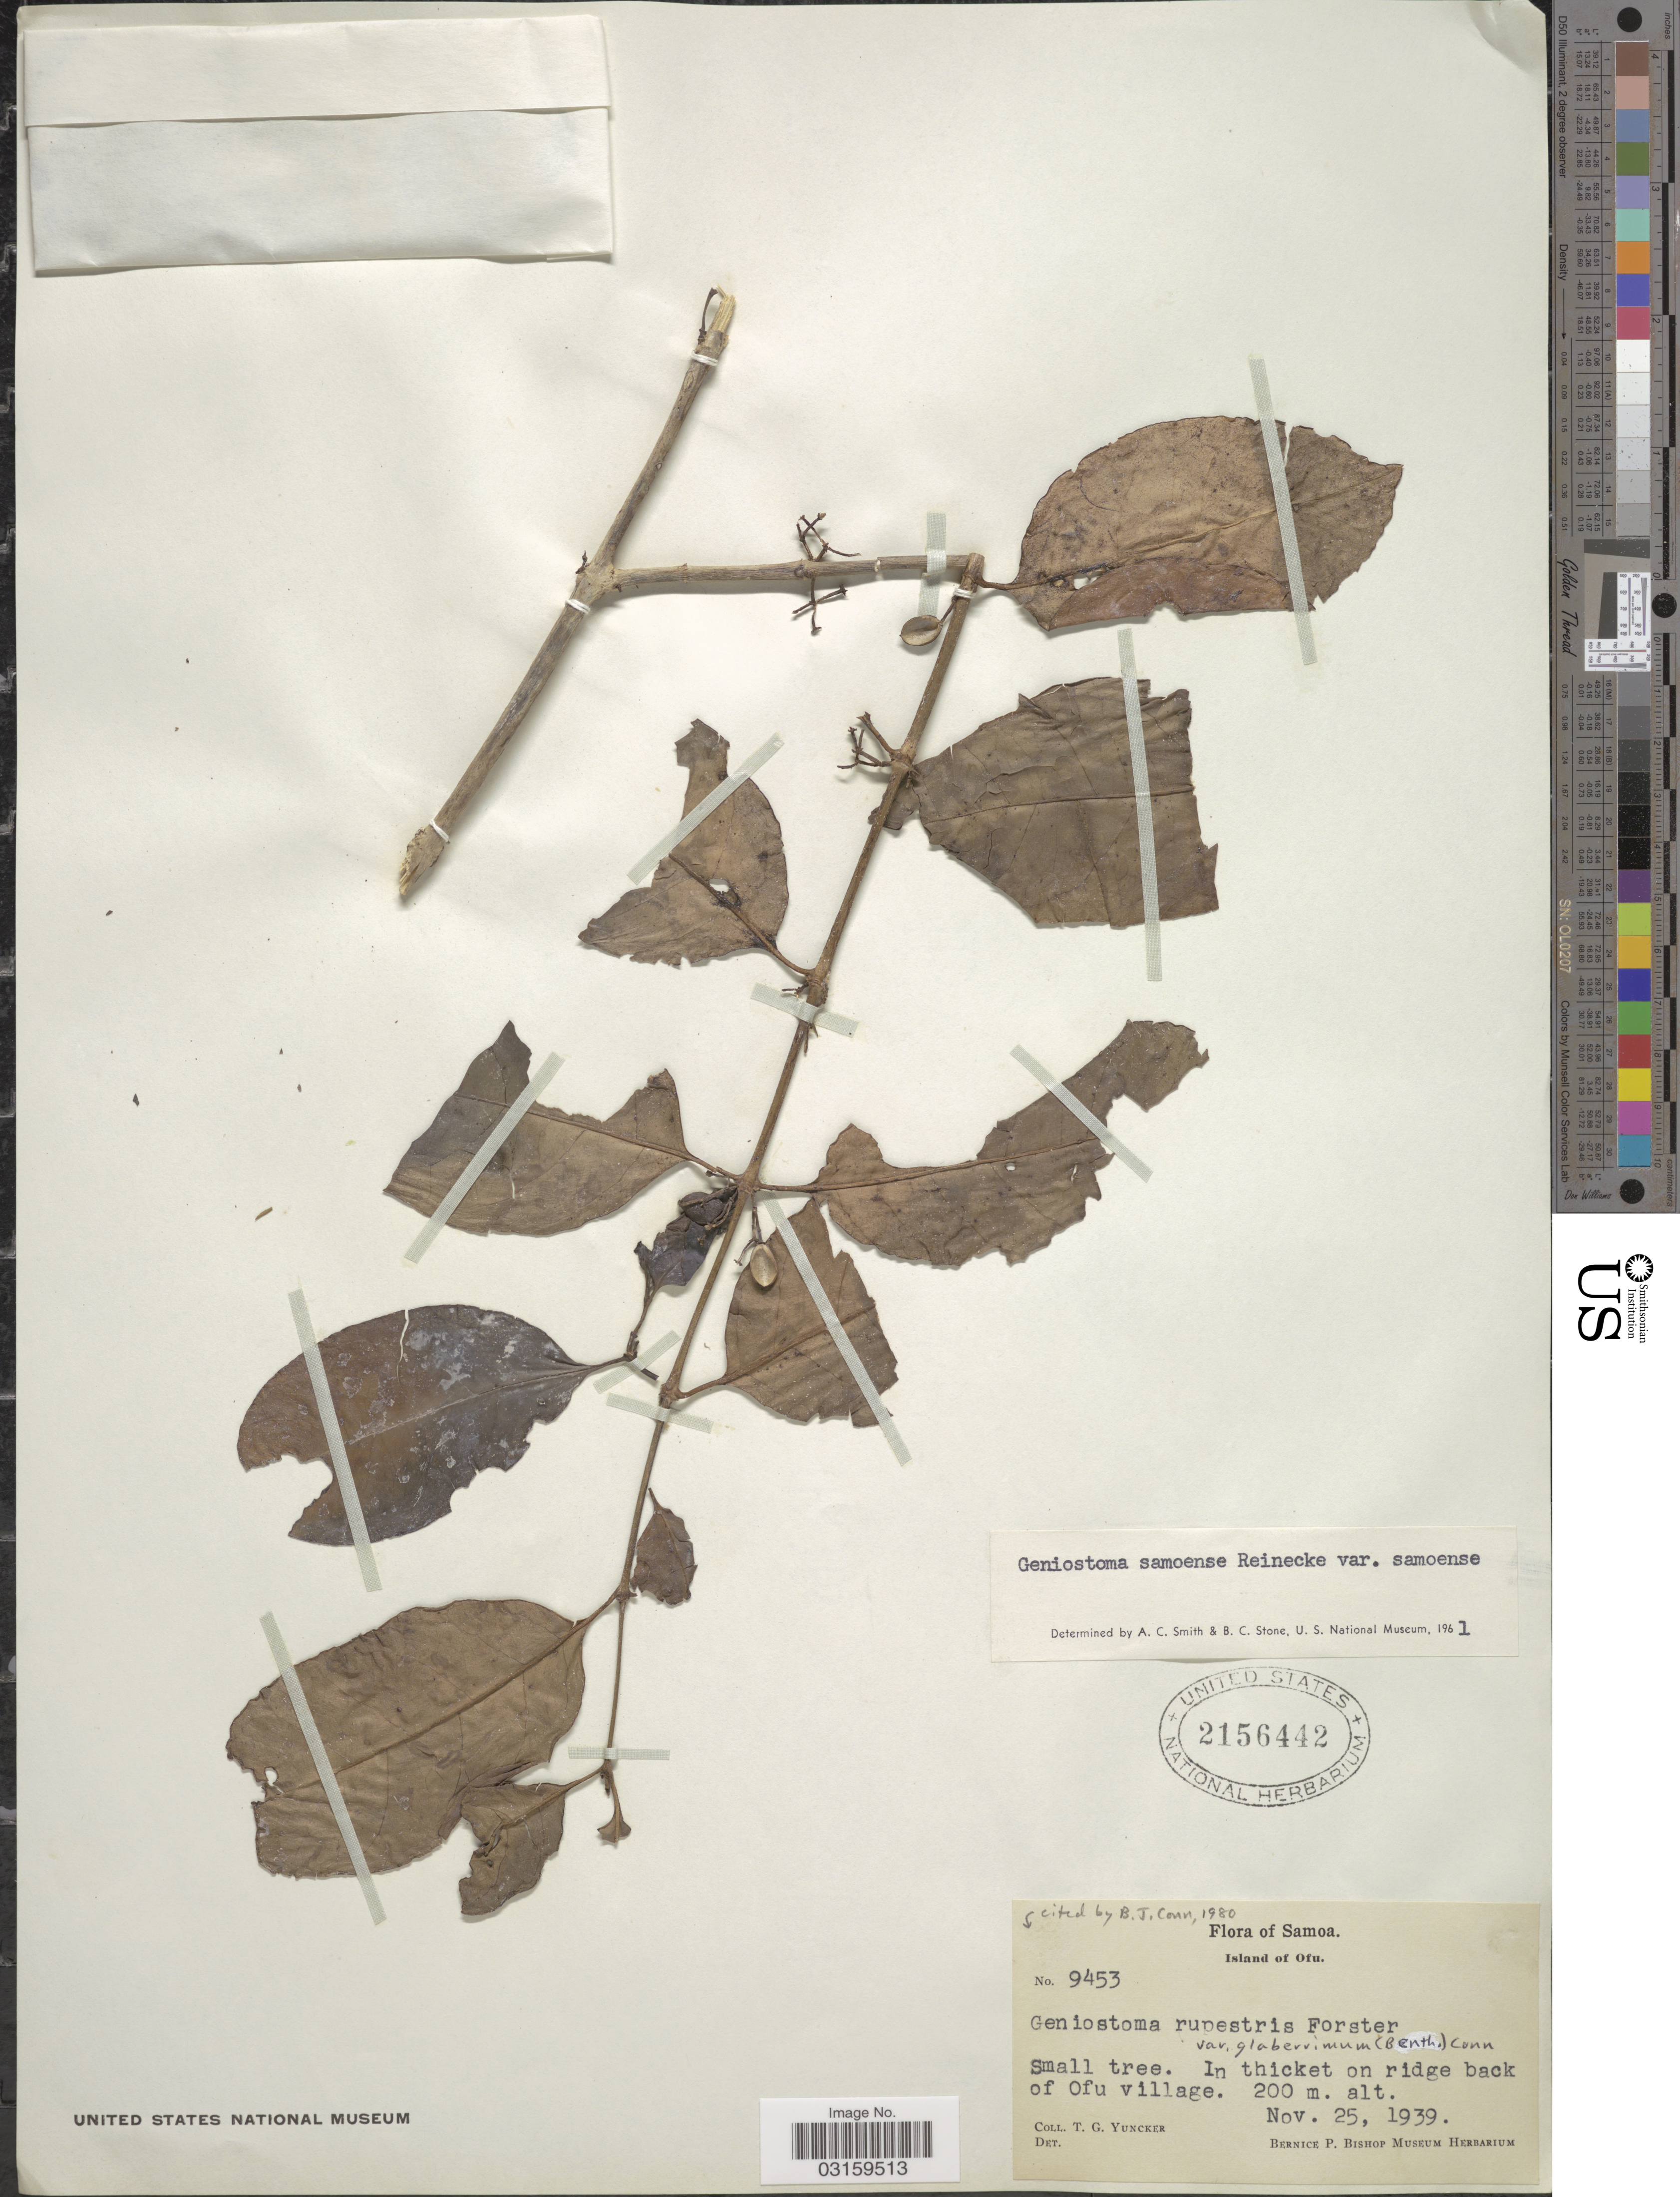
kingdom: Plantae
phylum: Tracheophyta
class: Magnoliopsida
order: Gentianales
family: Loganiaceae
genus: Geniostoma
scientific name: Geniostoma rupestre var. glaberrimum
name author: J.R. Forst. & G. Forst.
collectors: T. G. Yuncker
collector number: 9453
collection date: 1939-11-25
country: American Samoa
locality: Samoa. Island of Ofu. In thicket on ridge back of Ofu village.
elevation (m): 200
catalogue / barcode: US 2156442